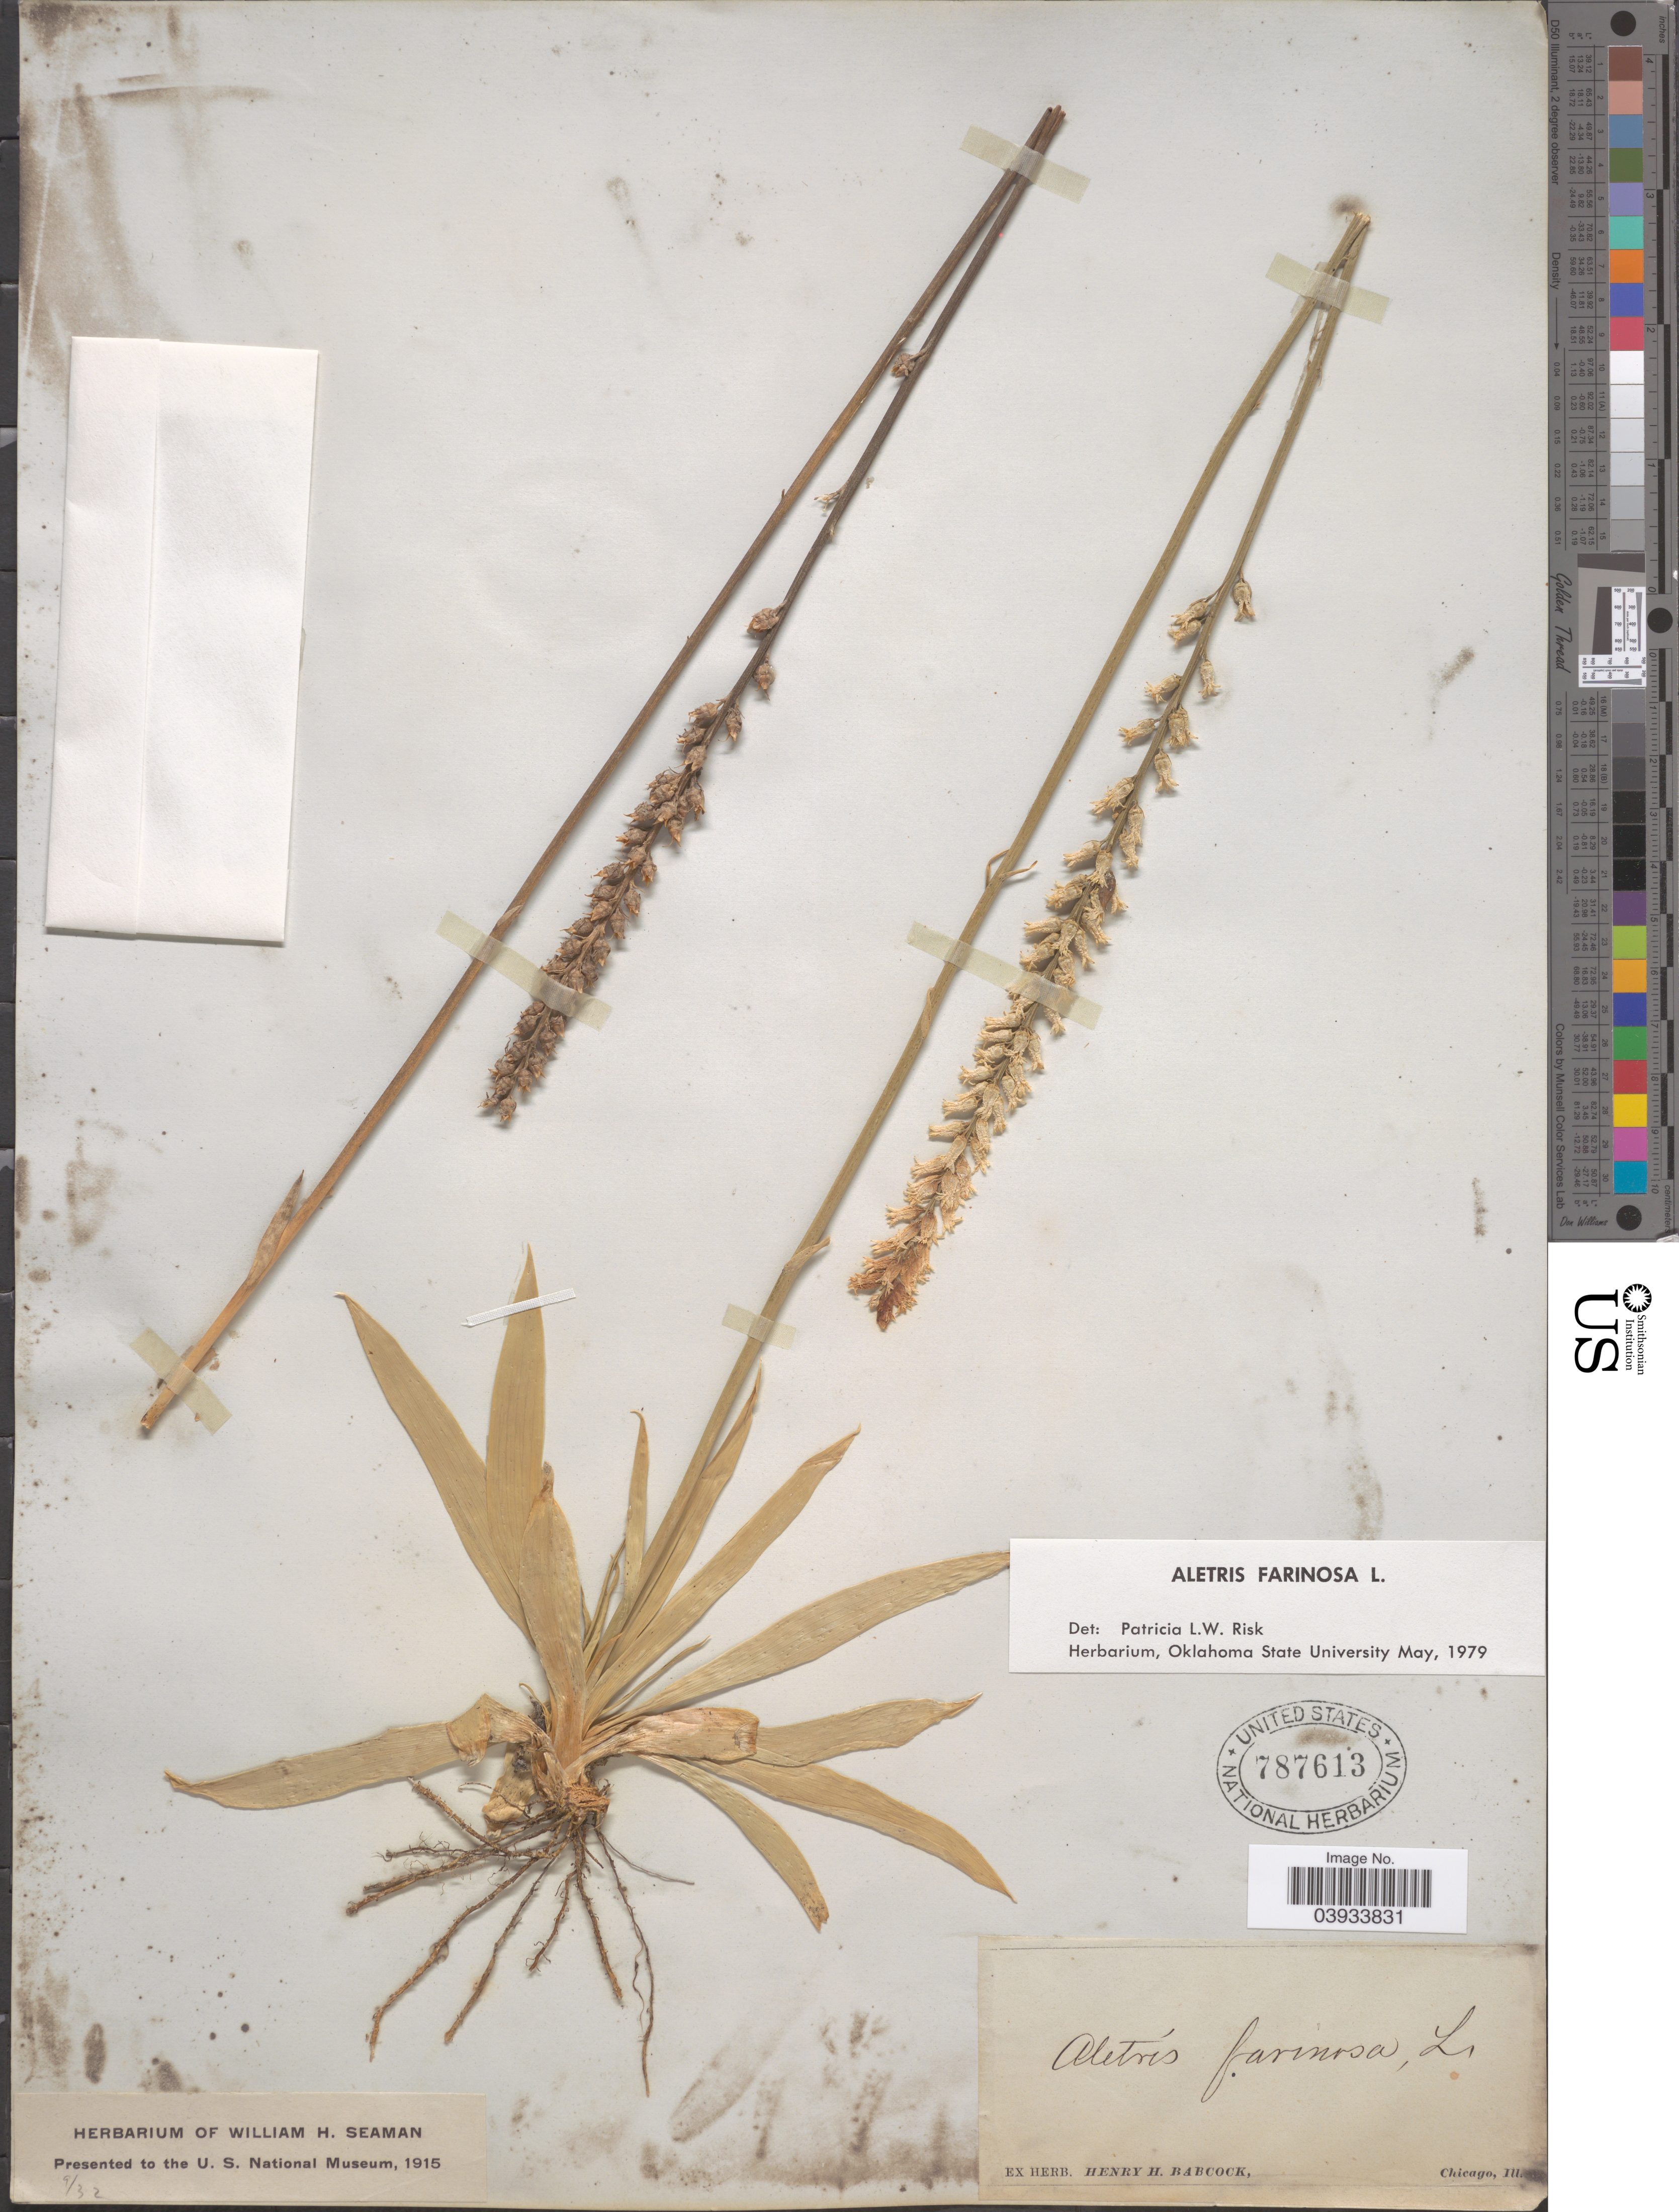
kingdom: Plantae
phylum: Tracheophyta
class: Liliopsida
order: Dioscoreales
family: Nartheciaceae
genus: Aletris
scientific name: Aletris farinosa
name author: L.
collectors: ex herb. H. H. Babcock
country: United States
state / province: Illinois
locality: Chicago.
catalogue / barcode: US 787613